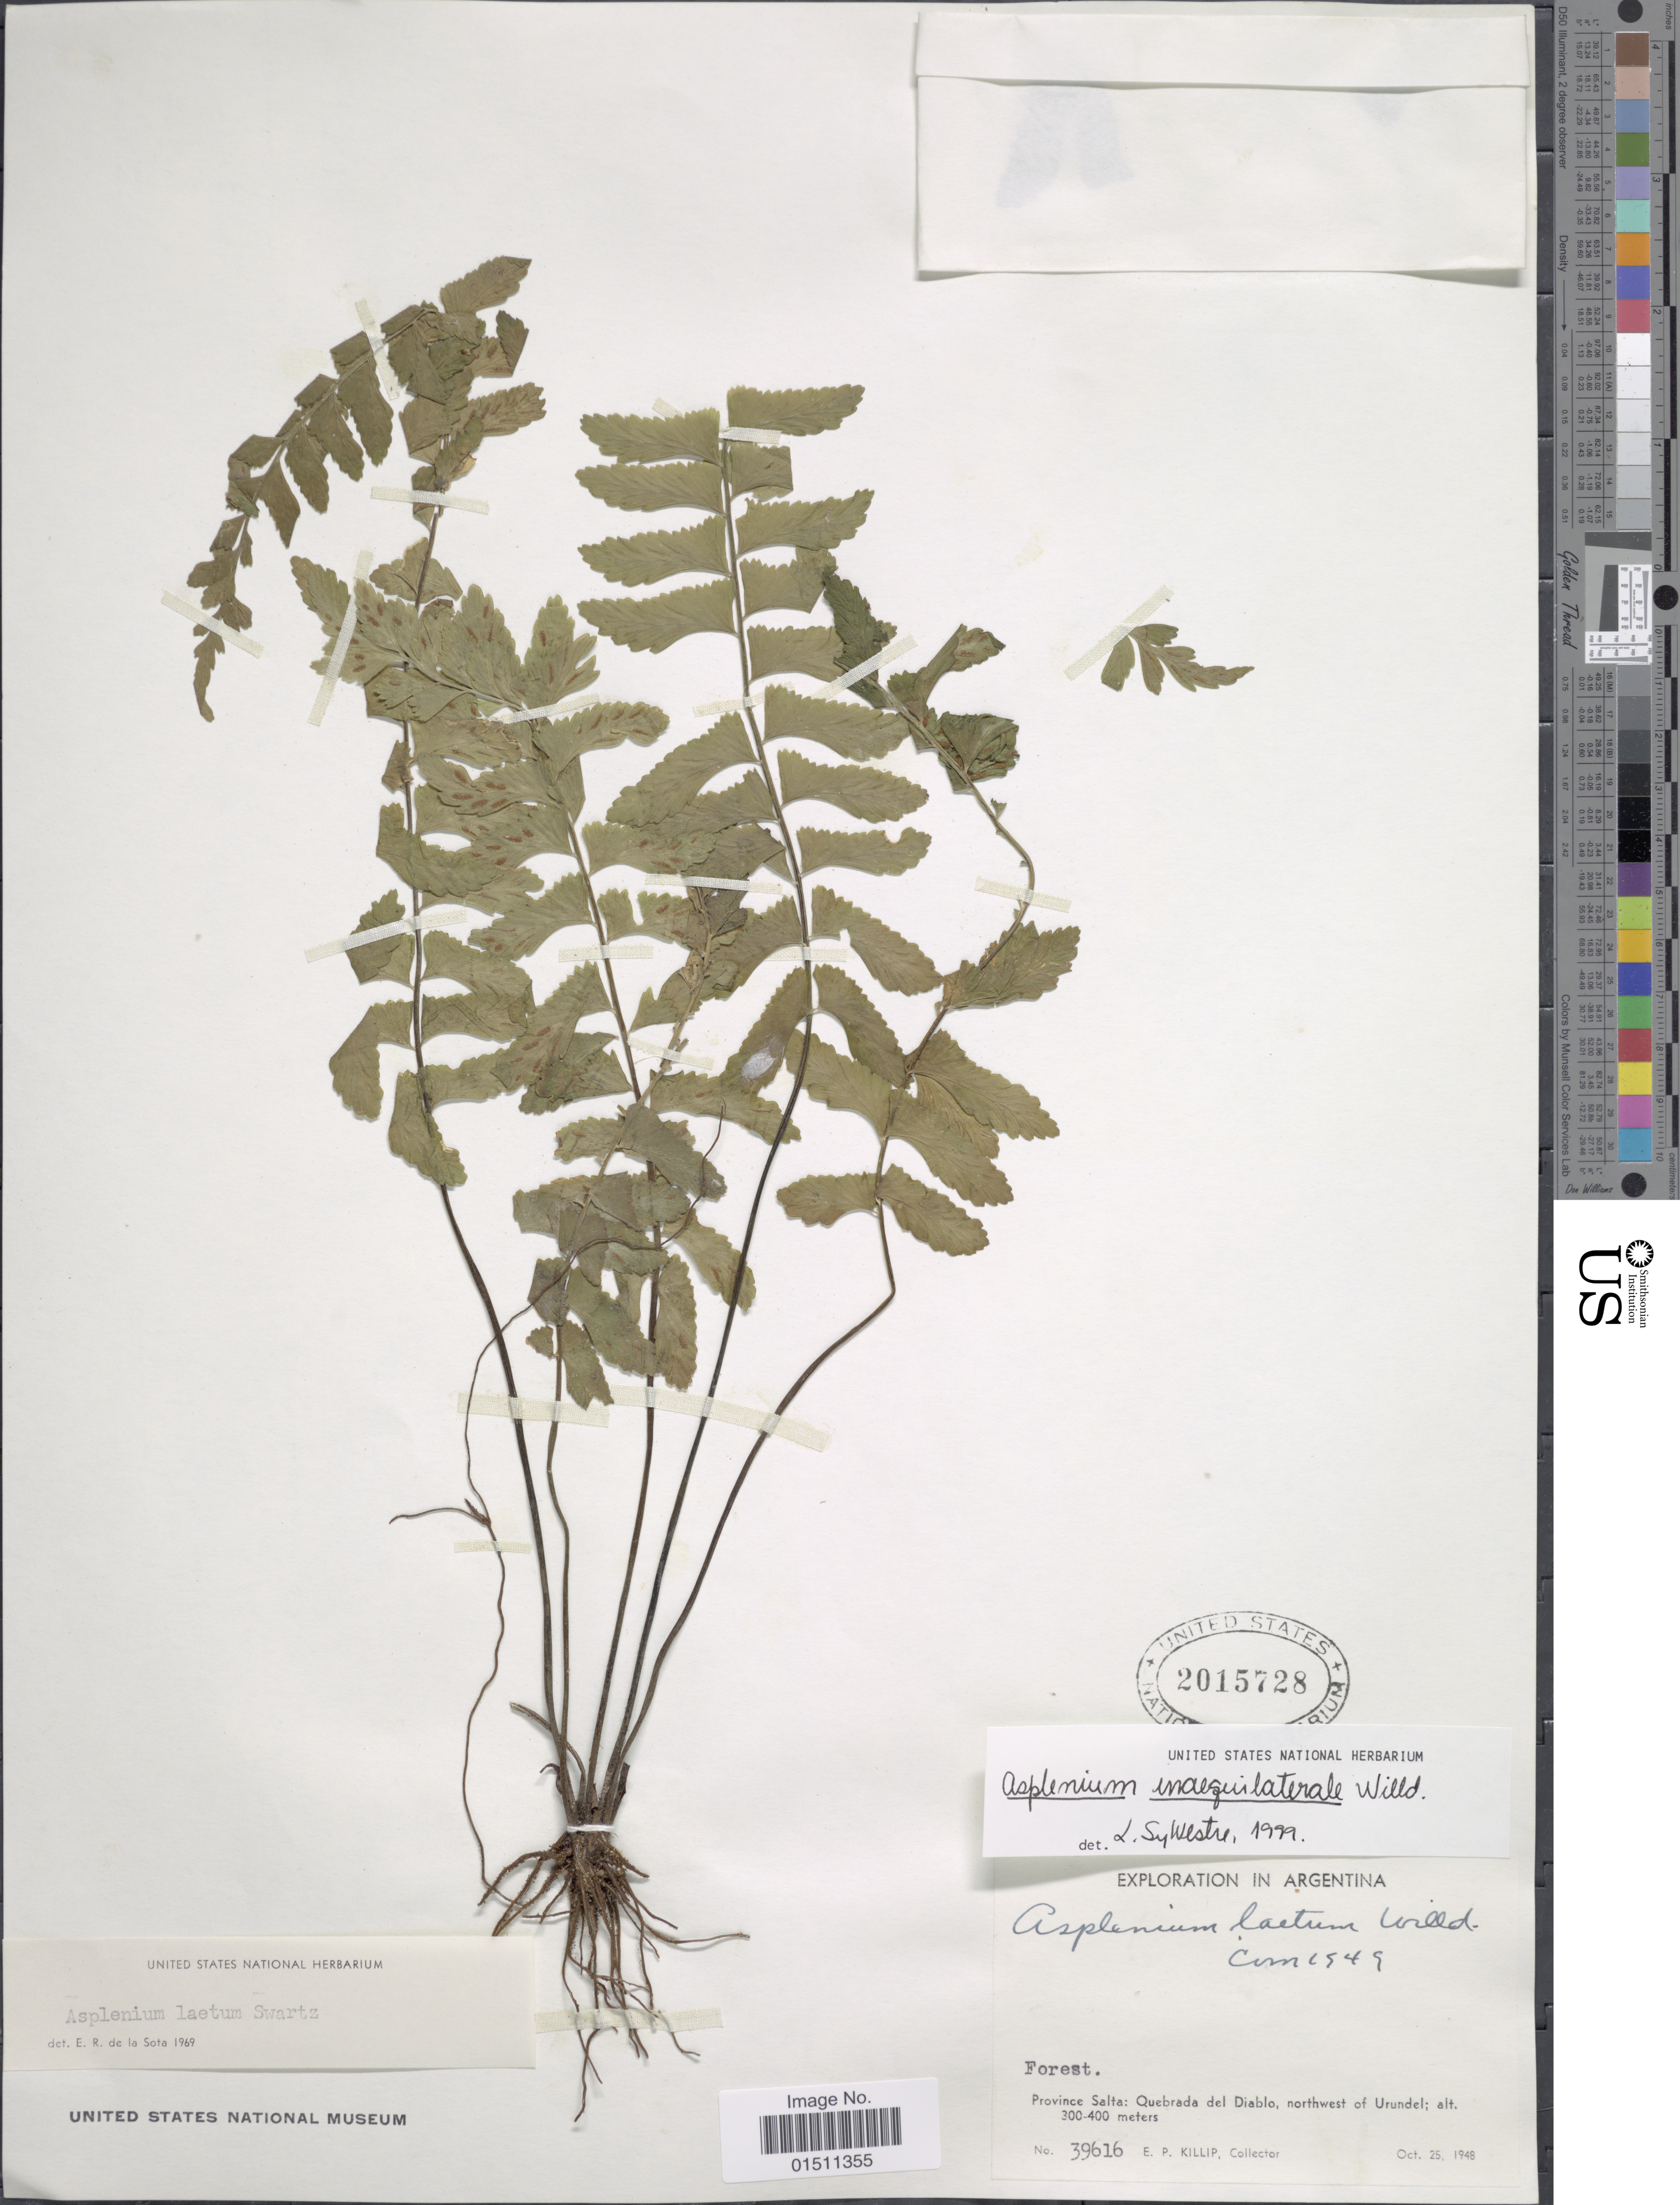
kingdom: Plantae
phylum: Tracheophyta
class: Polypodiopsida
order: Polypodiales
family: Aspleniaceae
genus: Asplenium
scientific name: Asplenium inaequilaterale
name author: Willd.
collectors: E. P. Killip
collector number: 39616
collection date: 1948-10-25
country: Argentina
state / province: Salta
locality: Argentina, Quebrada del Diablo, northwest of Urundel.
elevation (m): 300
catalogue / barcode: US 2015728